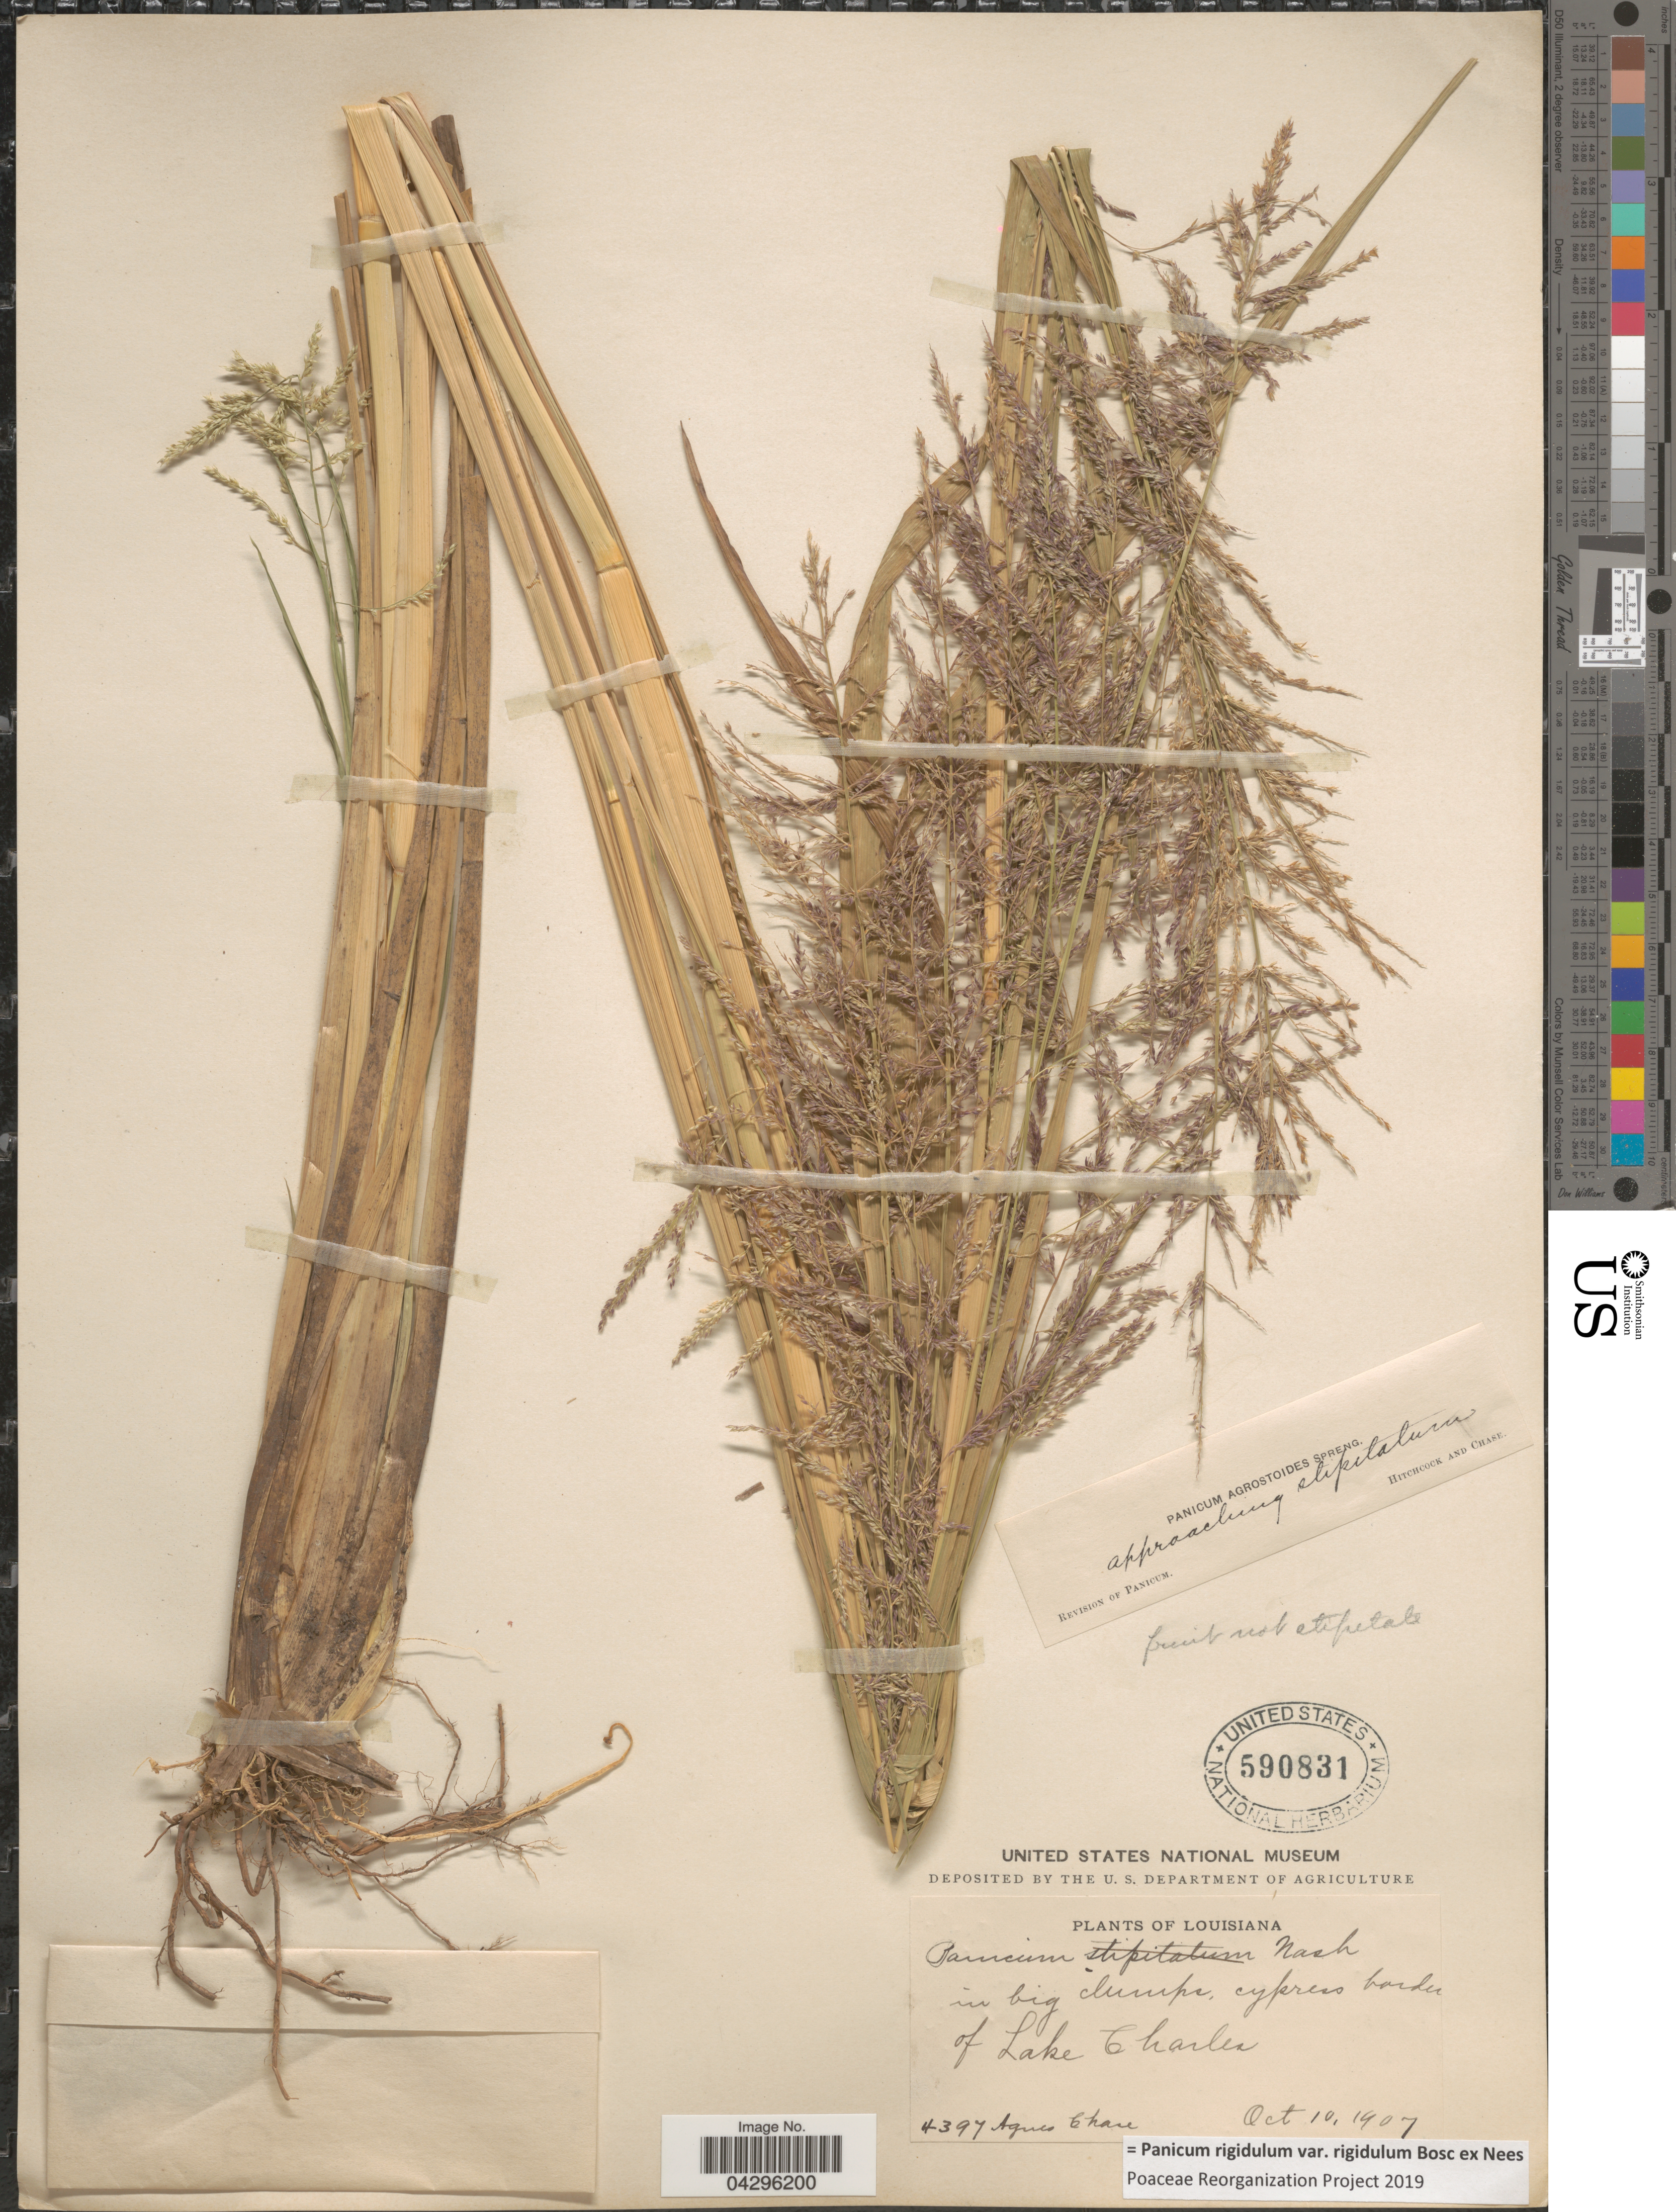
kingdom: Plantae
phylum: Tracheophyta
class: Liliopsida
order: Poales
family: Poaceae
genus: Panicum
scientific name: Panicum rigidulum var. rigidulum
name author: Bosc ex Nees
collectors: A. Chase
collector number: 4397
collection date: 1907-10-10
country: United States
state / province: Louisiana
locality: Cypress border of Lake Charles.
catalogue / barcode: US 590831